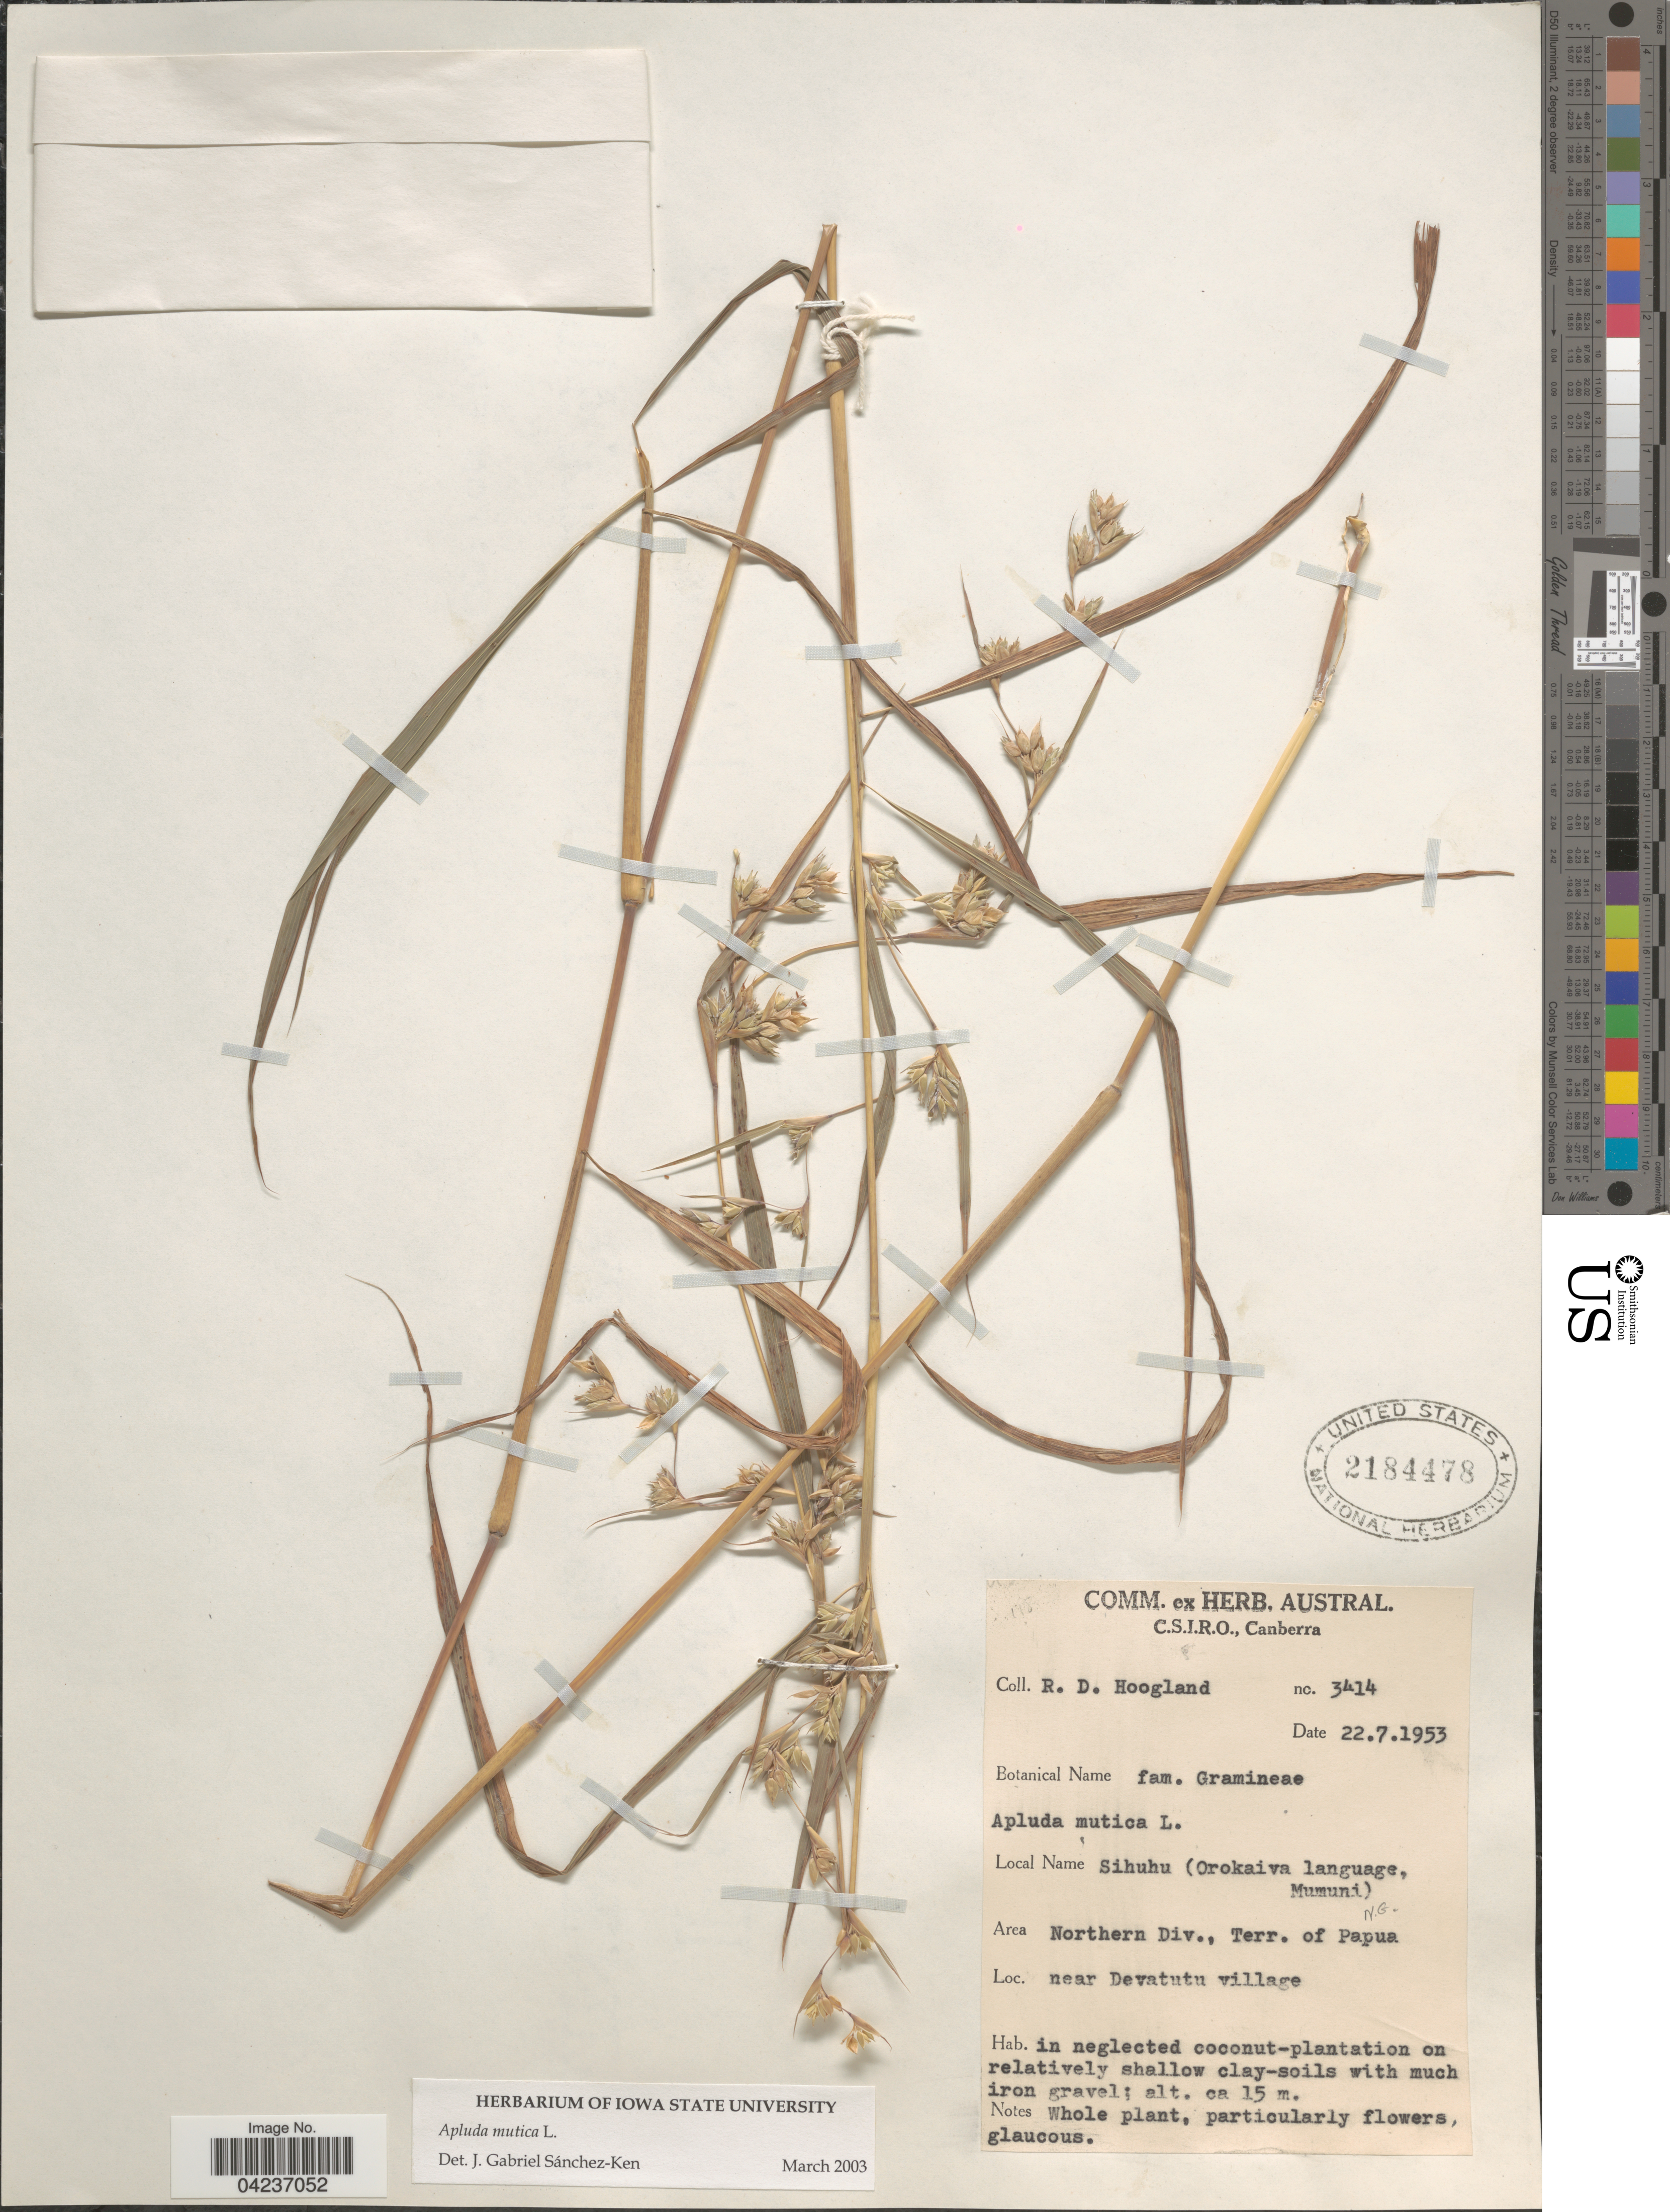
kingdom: Plantae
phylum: Tracheophyta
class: Liliopsida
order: Poales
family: Poaceae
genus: Apluda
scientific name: Apluda mutica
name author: L.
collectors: R. D. Hoogland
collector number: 3414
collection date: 1953-07-22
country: Papua New Guinea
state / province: Northern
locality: Area Northern Div. Near Devatutu village.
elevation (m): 15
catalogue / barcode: US 2184478